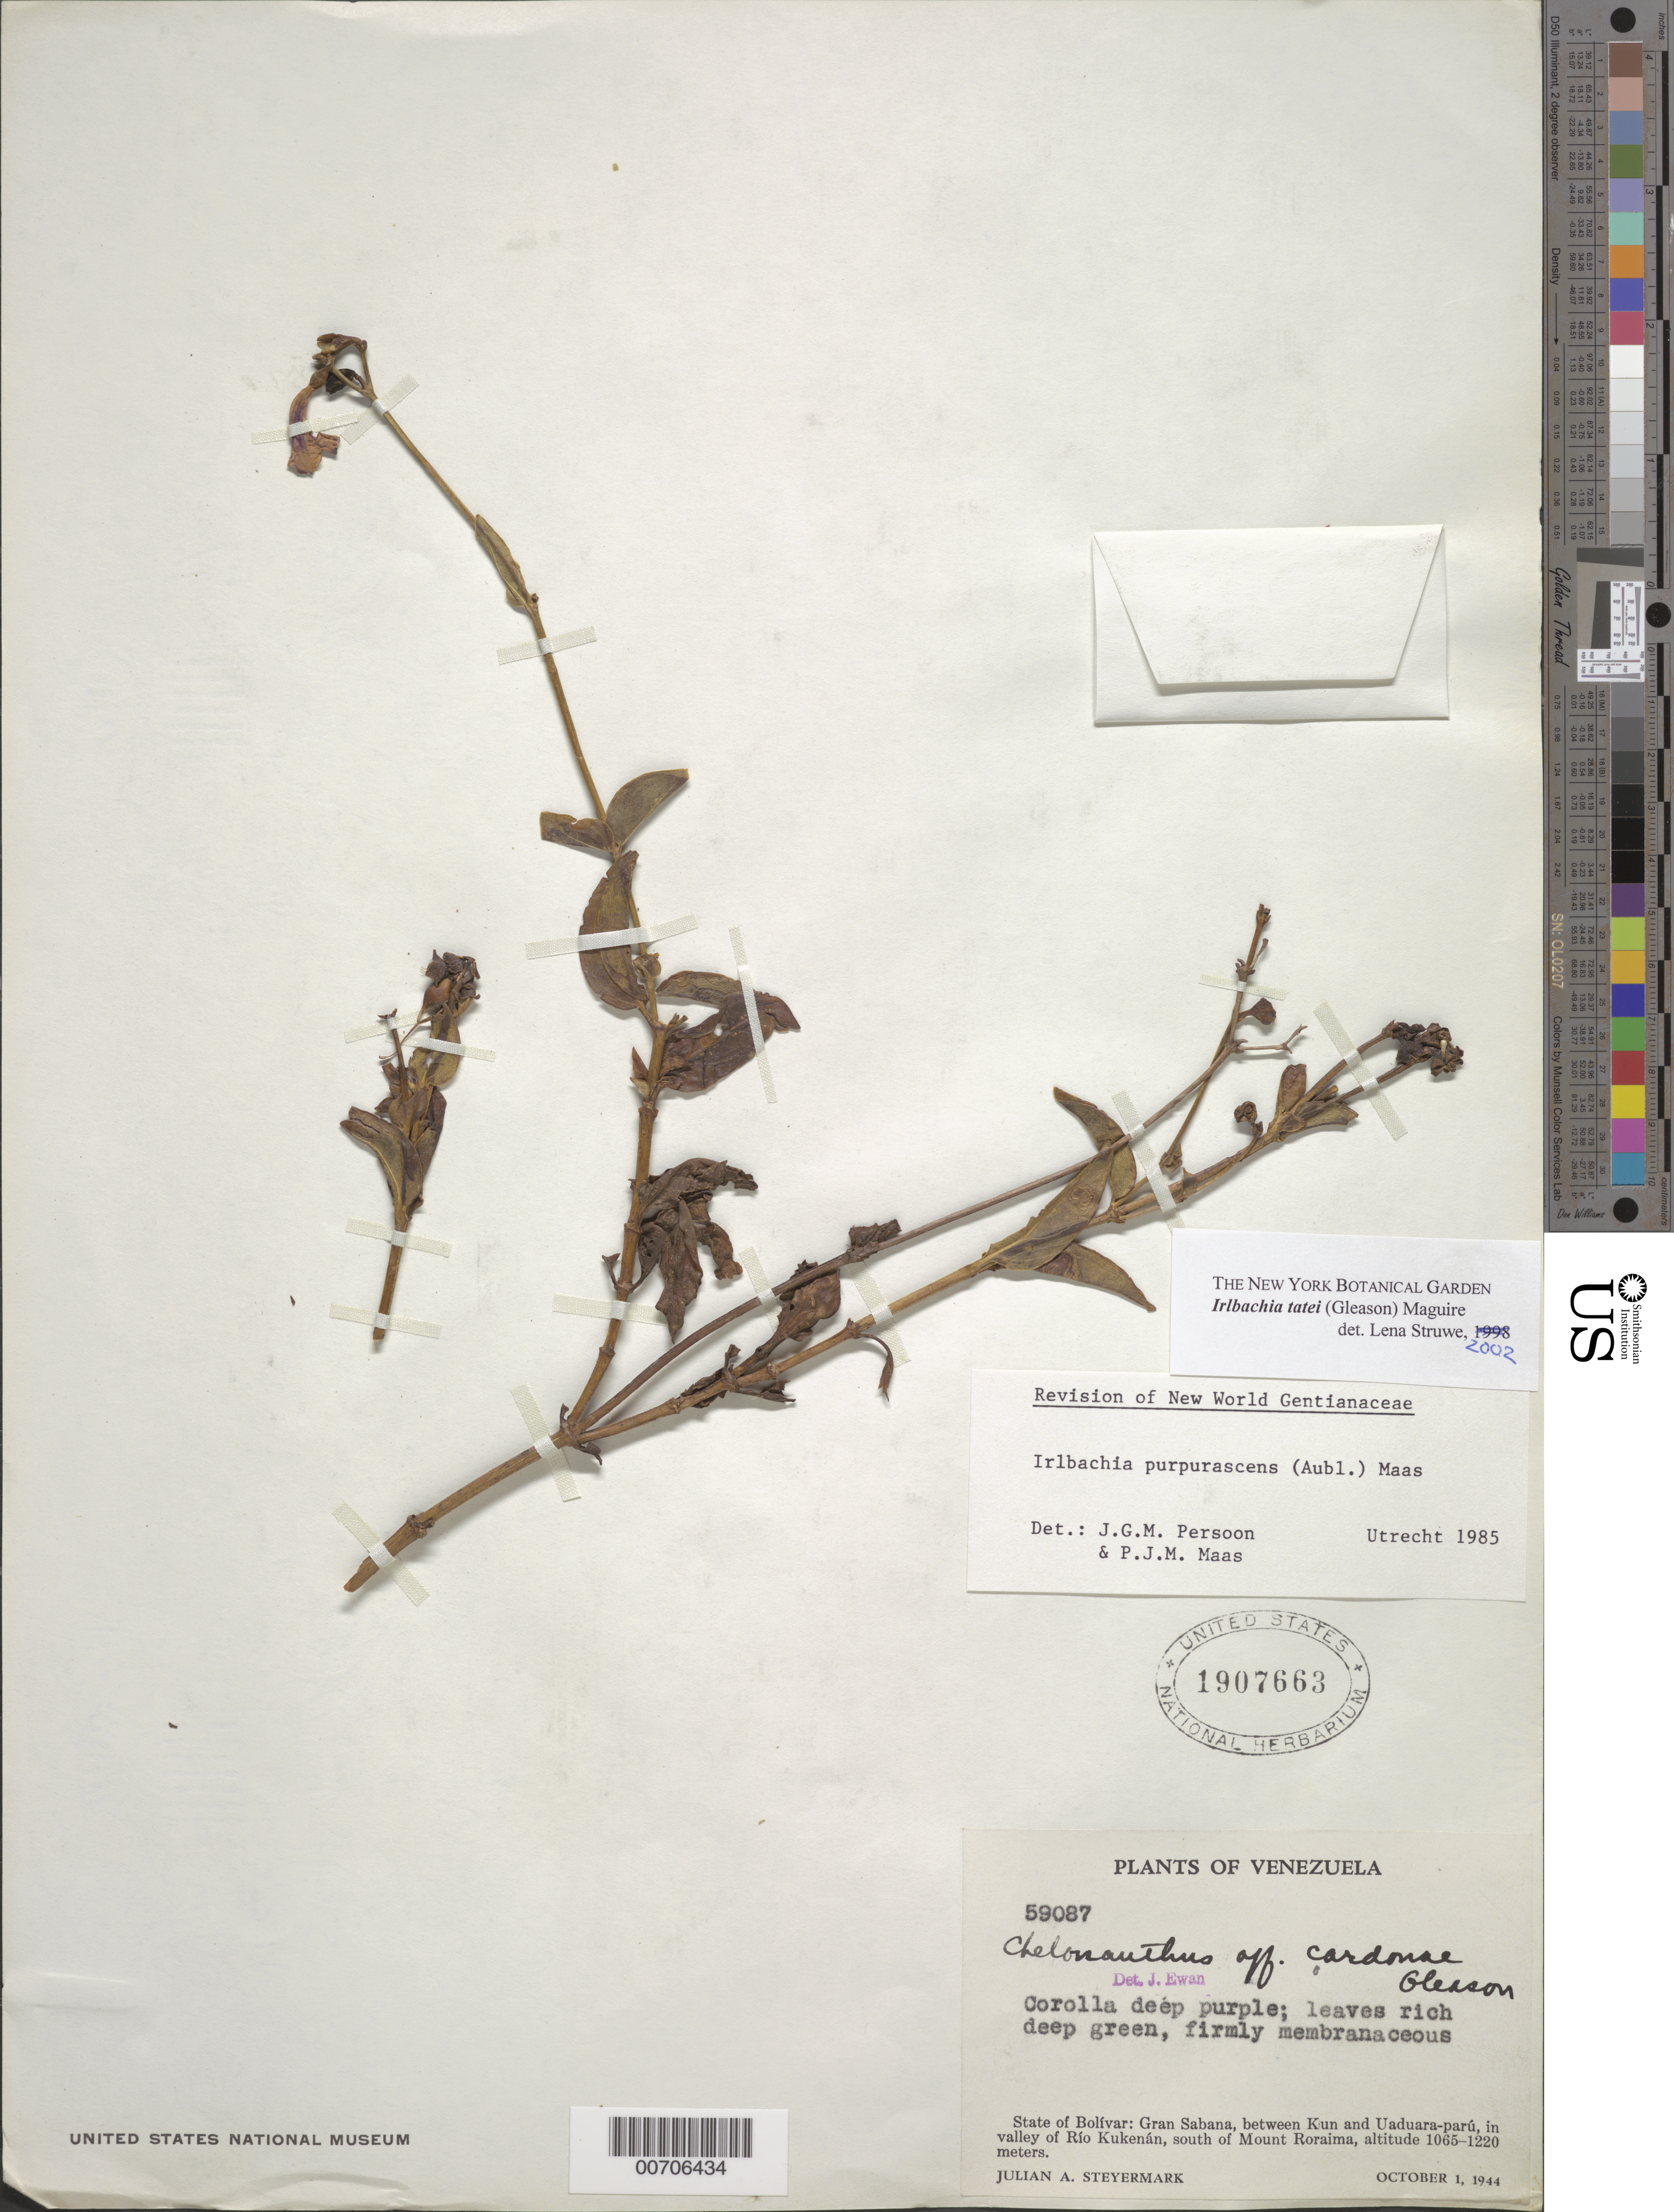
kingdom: Plantae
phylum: Tracheophyta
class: Magnoliopsida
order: Gentianales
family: Gentianaceae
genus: Irlbachia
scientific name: Irlbachia tatei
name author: (Gleason) Maguire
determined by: Struwe, L.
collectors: J. Steyermark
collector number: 59087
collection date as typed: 1-Oct-44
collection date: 1944-10-01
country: Venezuela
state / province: Bolívar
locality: Gran Sabana, between Kun and Uaduara-parú, Río Kukenán Valley, S of Mt. Roraima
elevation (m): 1065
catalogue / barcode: US 1907663